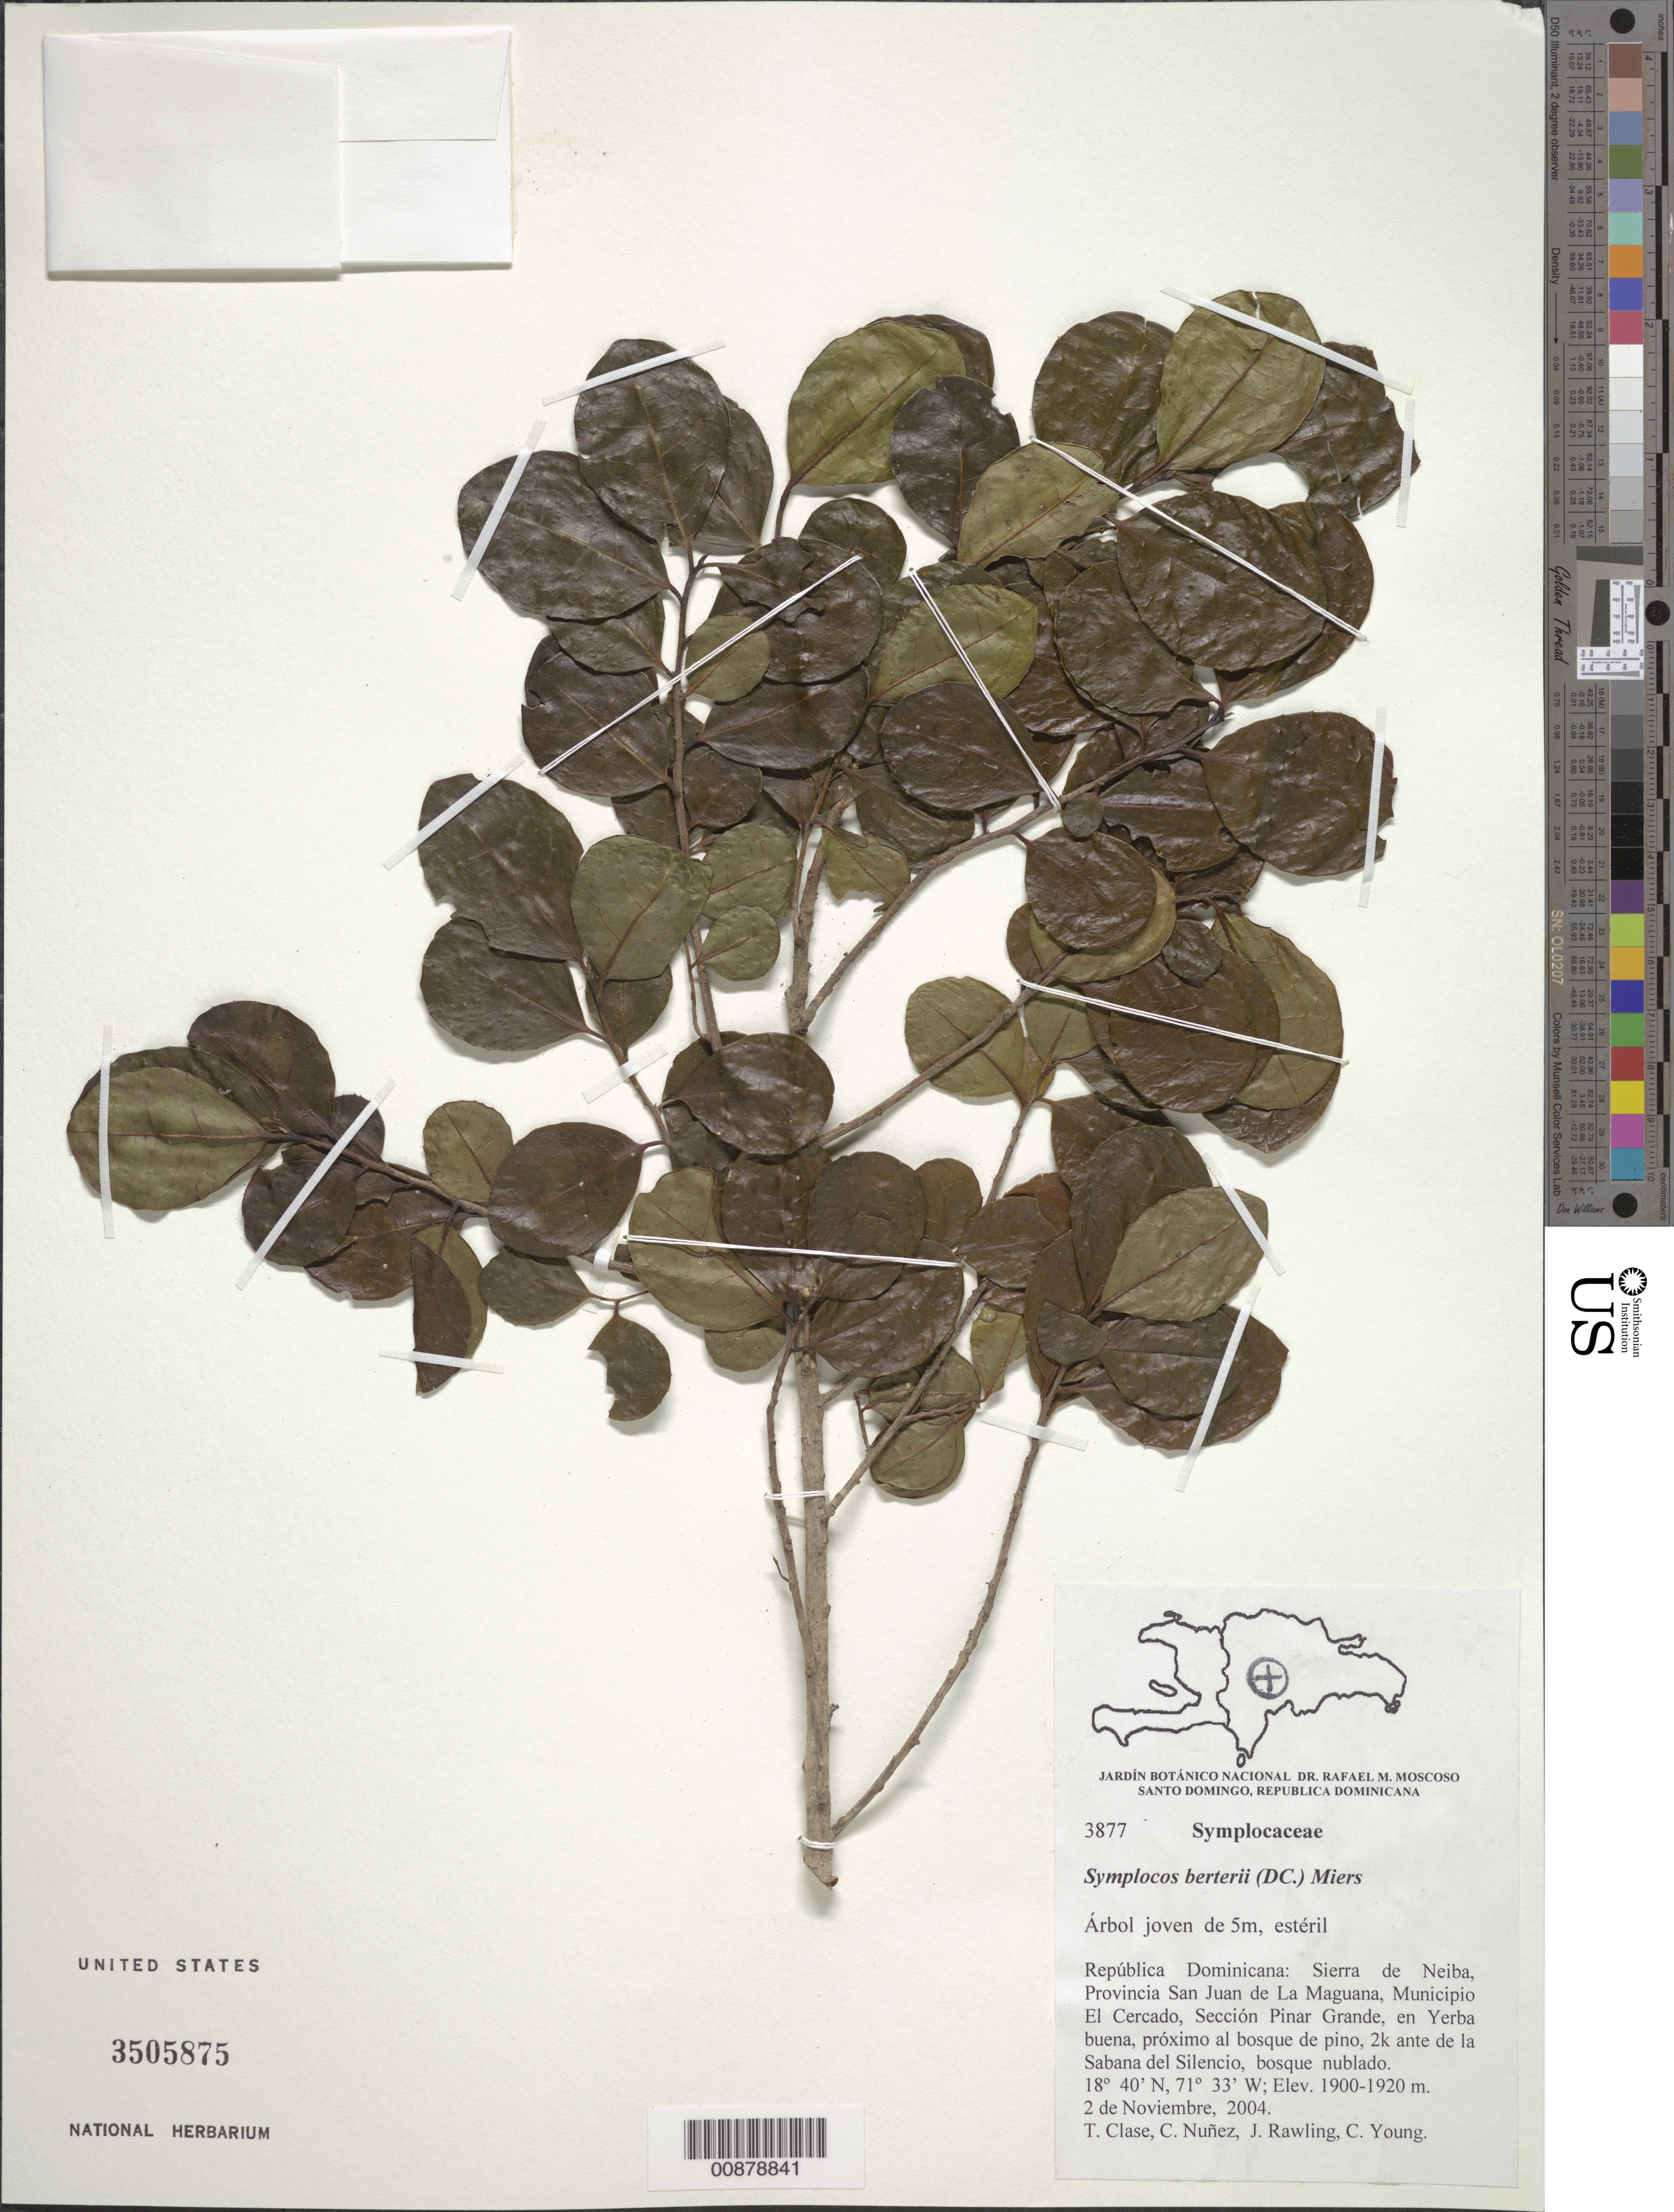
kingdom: Plantae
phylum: Tracheophyta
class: Magnoliopsida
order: Ericales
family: Symplocaceae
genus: Symplocos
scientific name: Symplocos berteroi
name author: Miers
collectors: T. Clase, C. Nunez, J. Rawling & C. Young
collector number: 3877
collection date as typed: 02 Nov 2004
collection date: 2004-11-02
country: Dominican Republic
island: Hispaniola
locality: Sierra de Neiba, Prov. San Juan de La Maguana, Mun. El Cercado, Sección Pinar Grande, en Yerba buena, próximo al bosque de pino, 2k, ante de la Sabana del Silencio.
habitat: Bosque nublado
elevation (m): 1900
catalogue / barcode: US 3505875